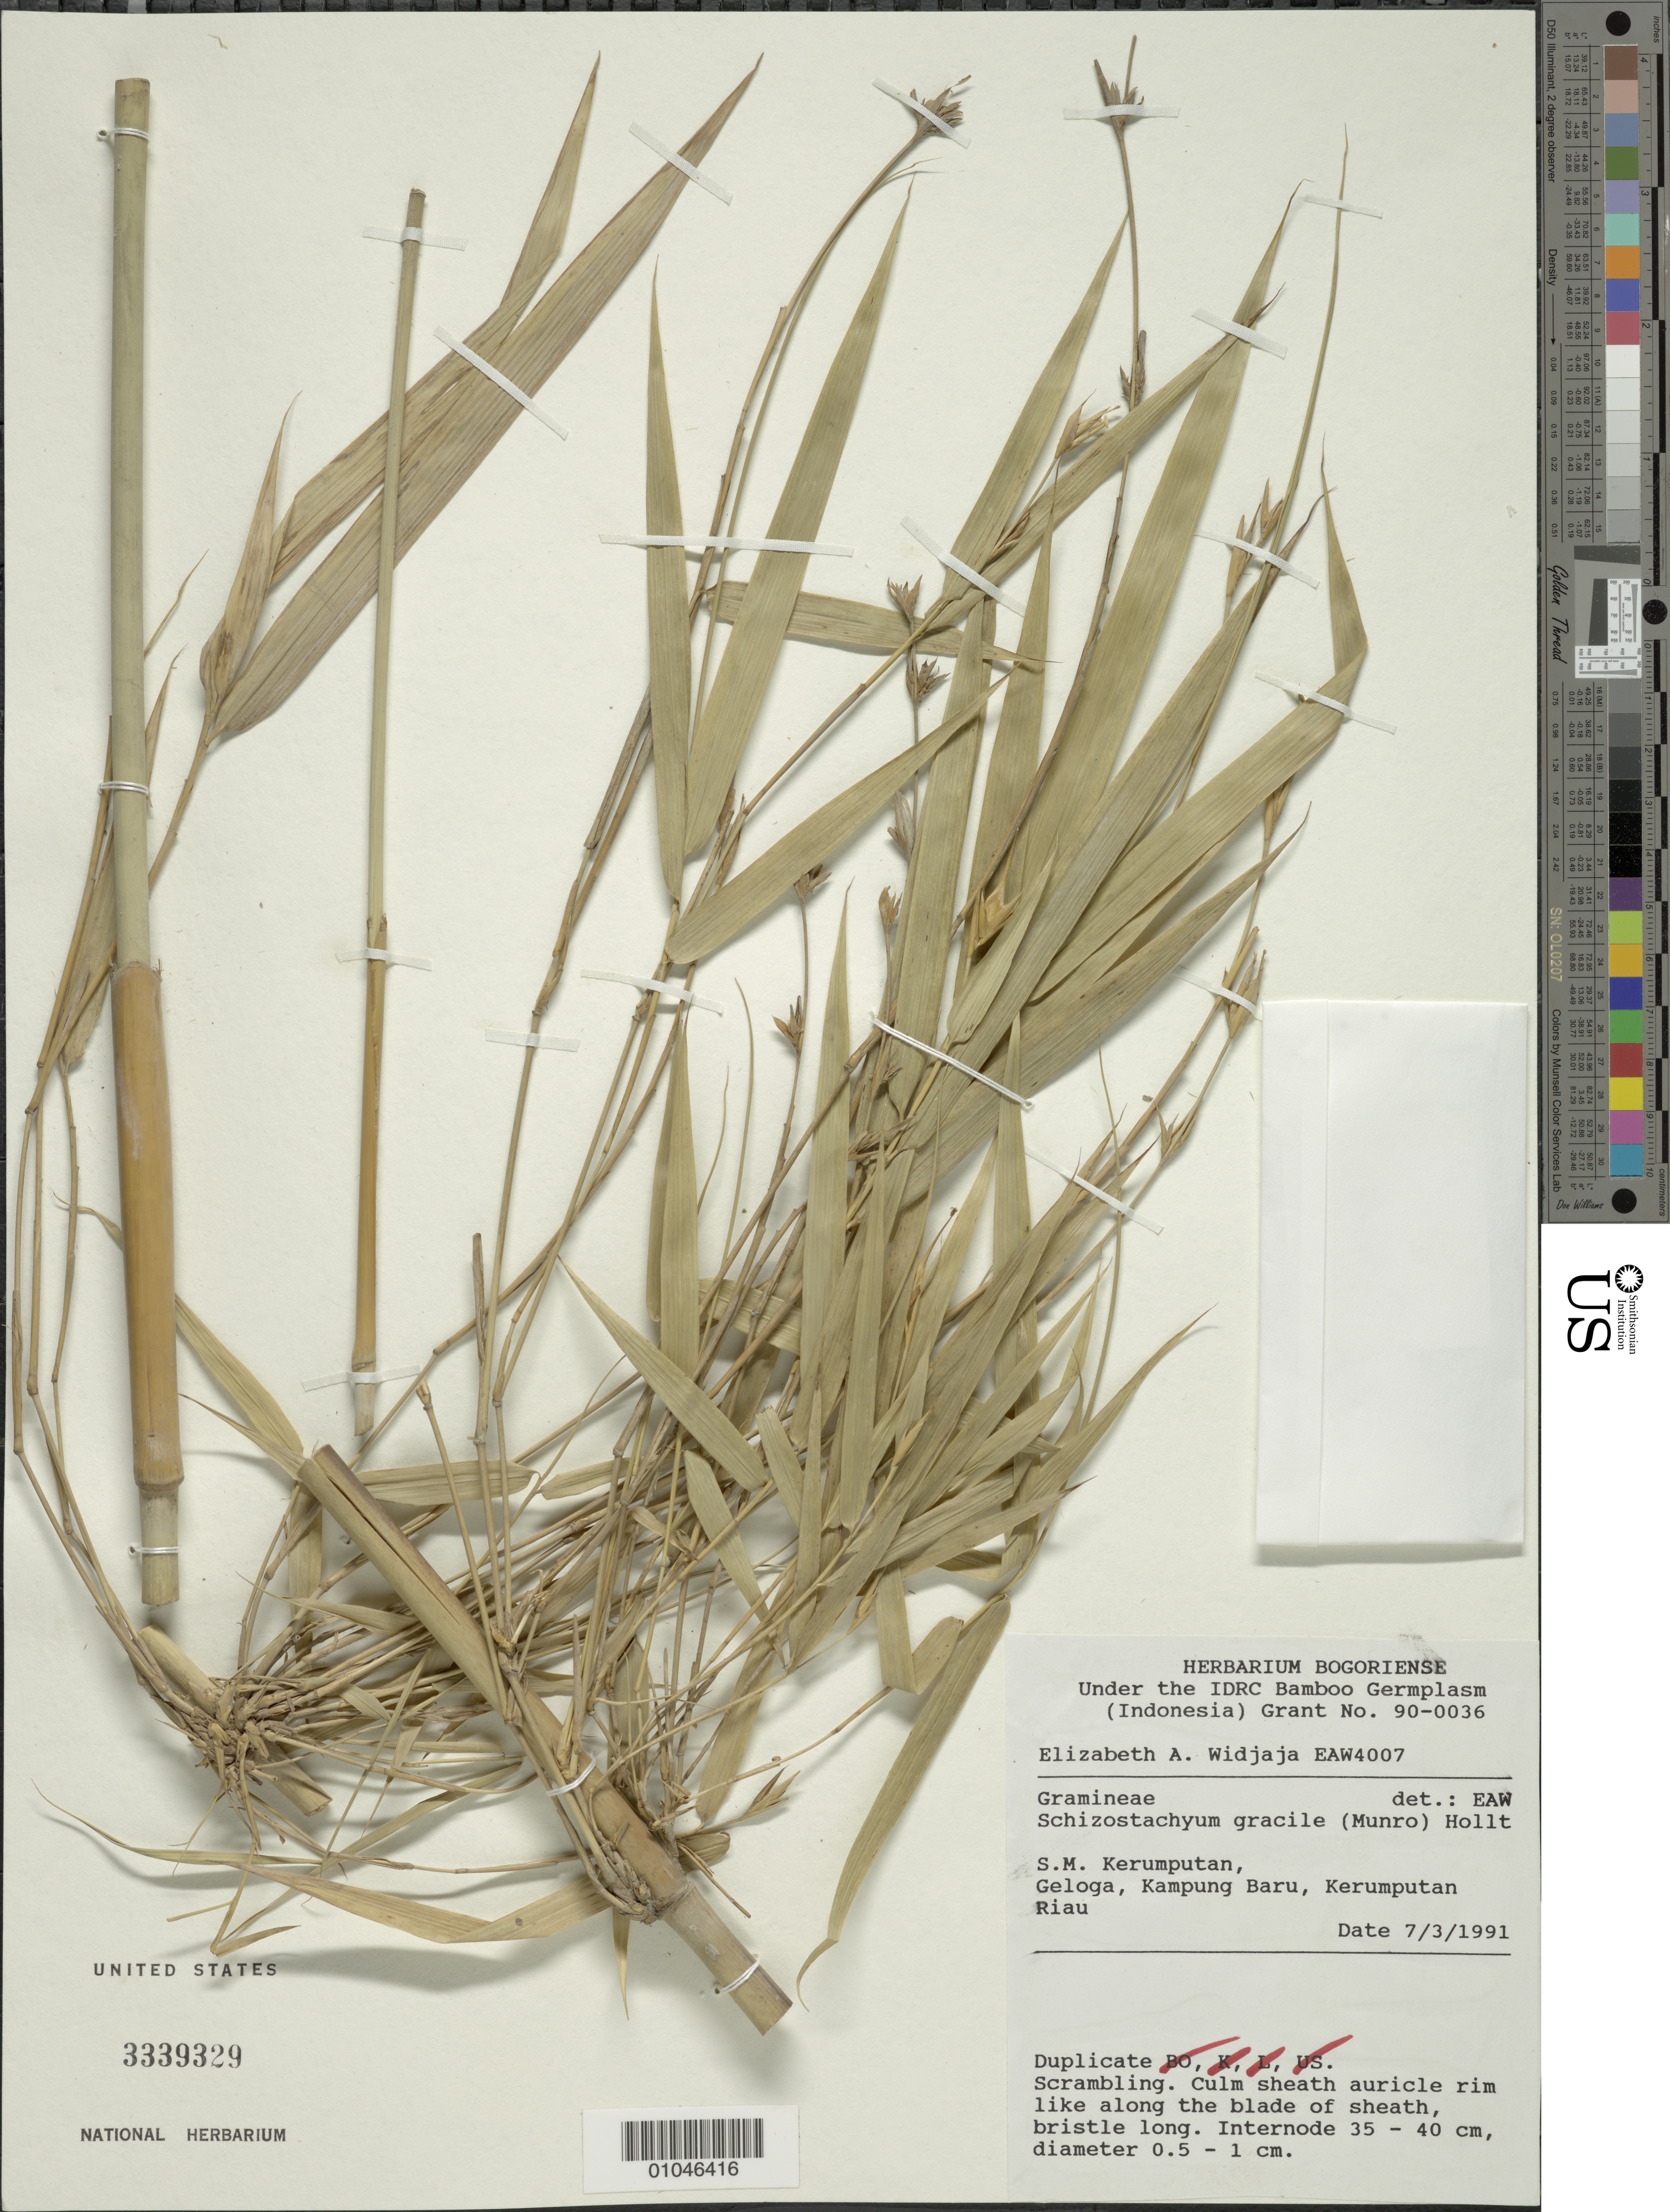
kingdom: Plantae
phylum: Tracheophyta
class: Liliopsida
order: Poales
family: Poaceae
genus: Schizostachyum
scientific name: Schizostachyum gracile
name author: (Munro) Holttum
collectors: E. A. Widjaja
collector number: EAW 4007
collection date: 1991-03-07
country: Indonesia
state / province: Sumatra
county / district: Riau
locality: S. M. Kerumputan, Geloga, Kampung Baru, Kerumputan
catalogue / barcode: US 3339329